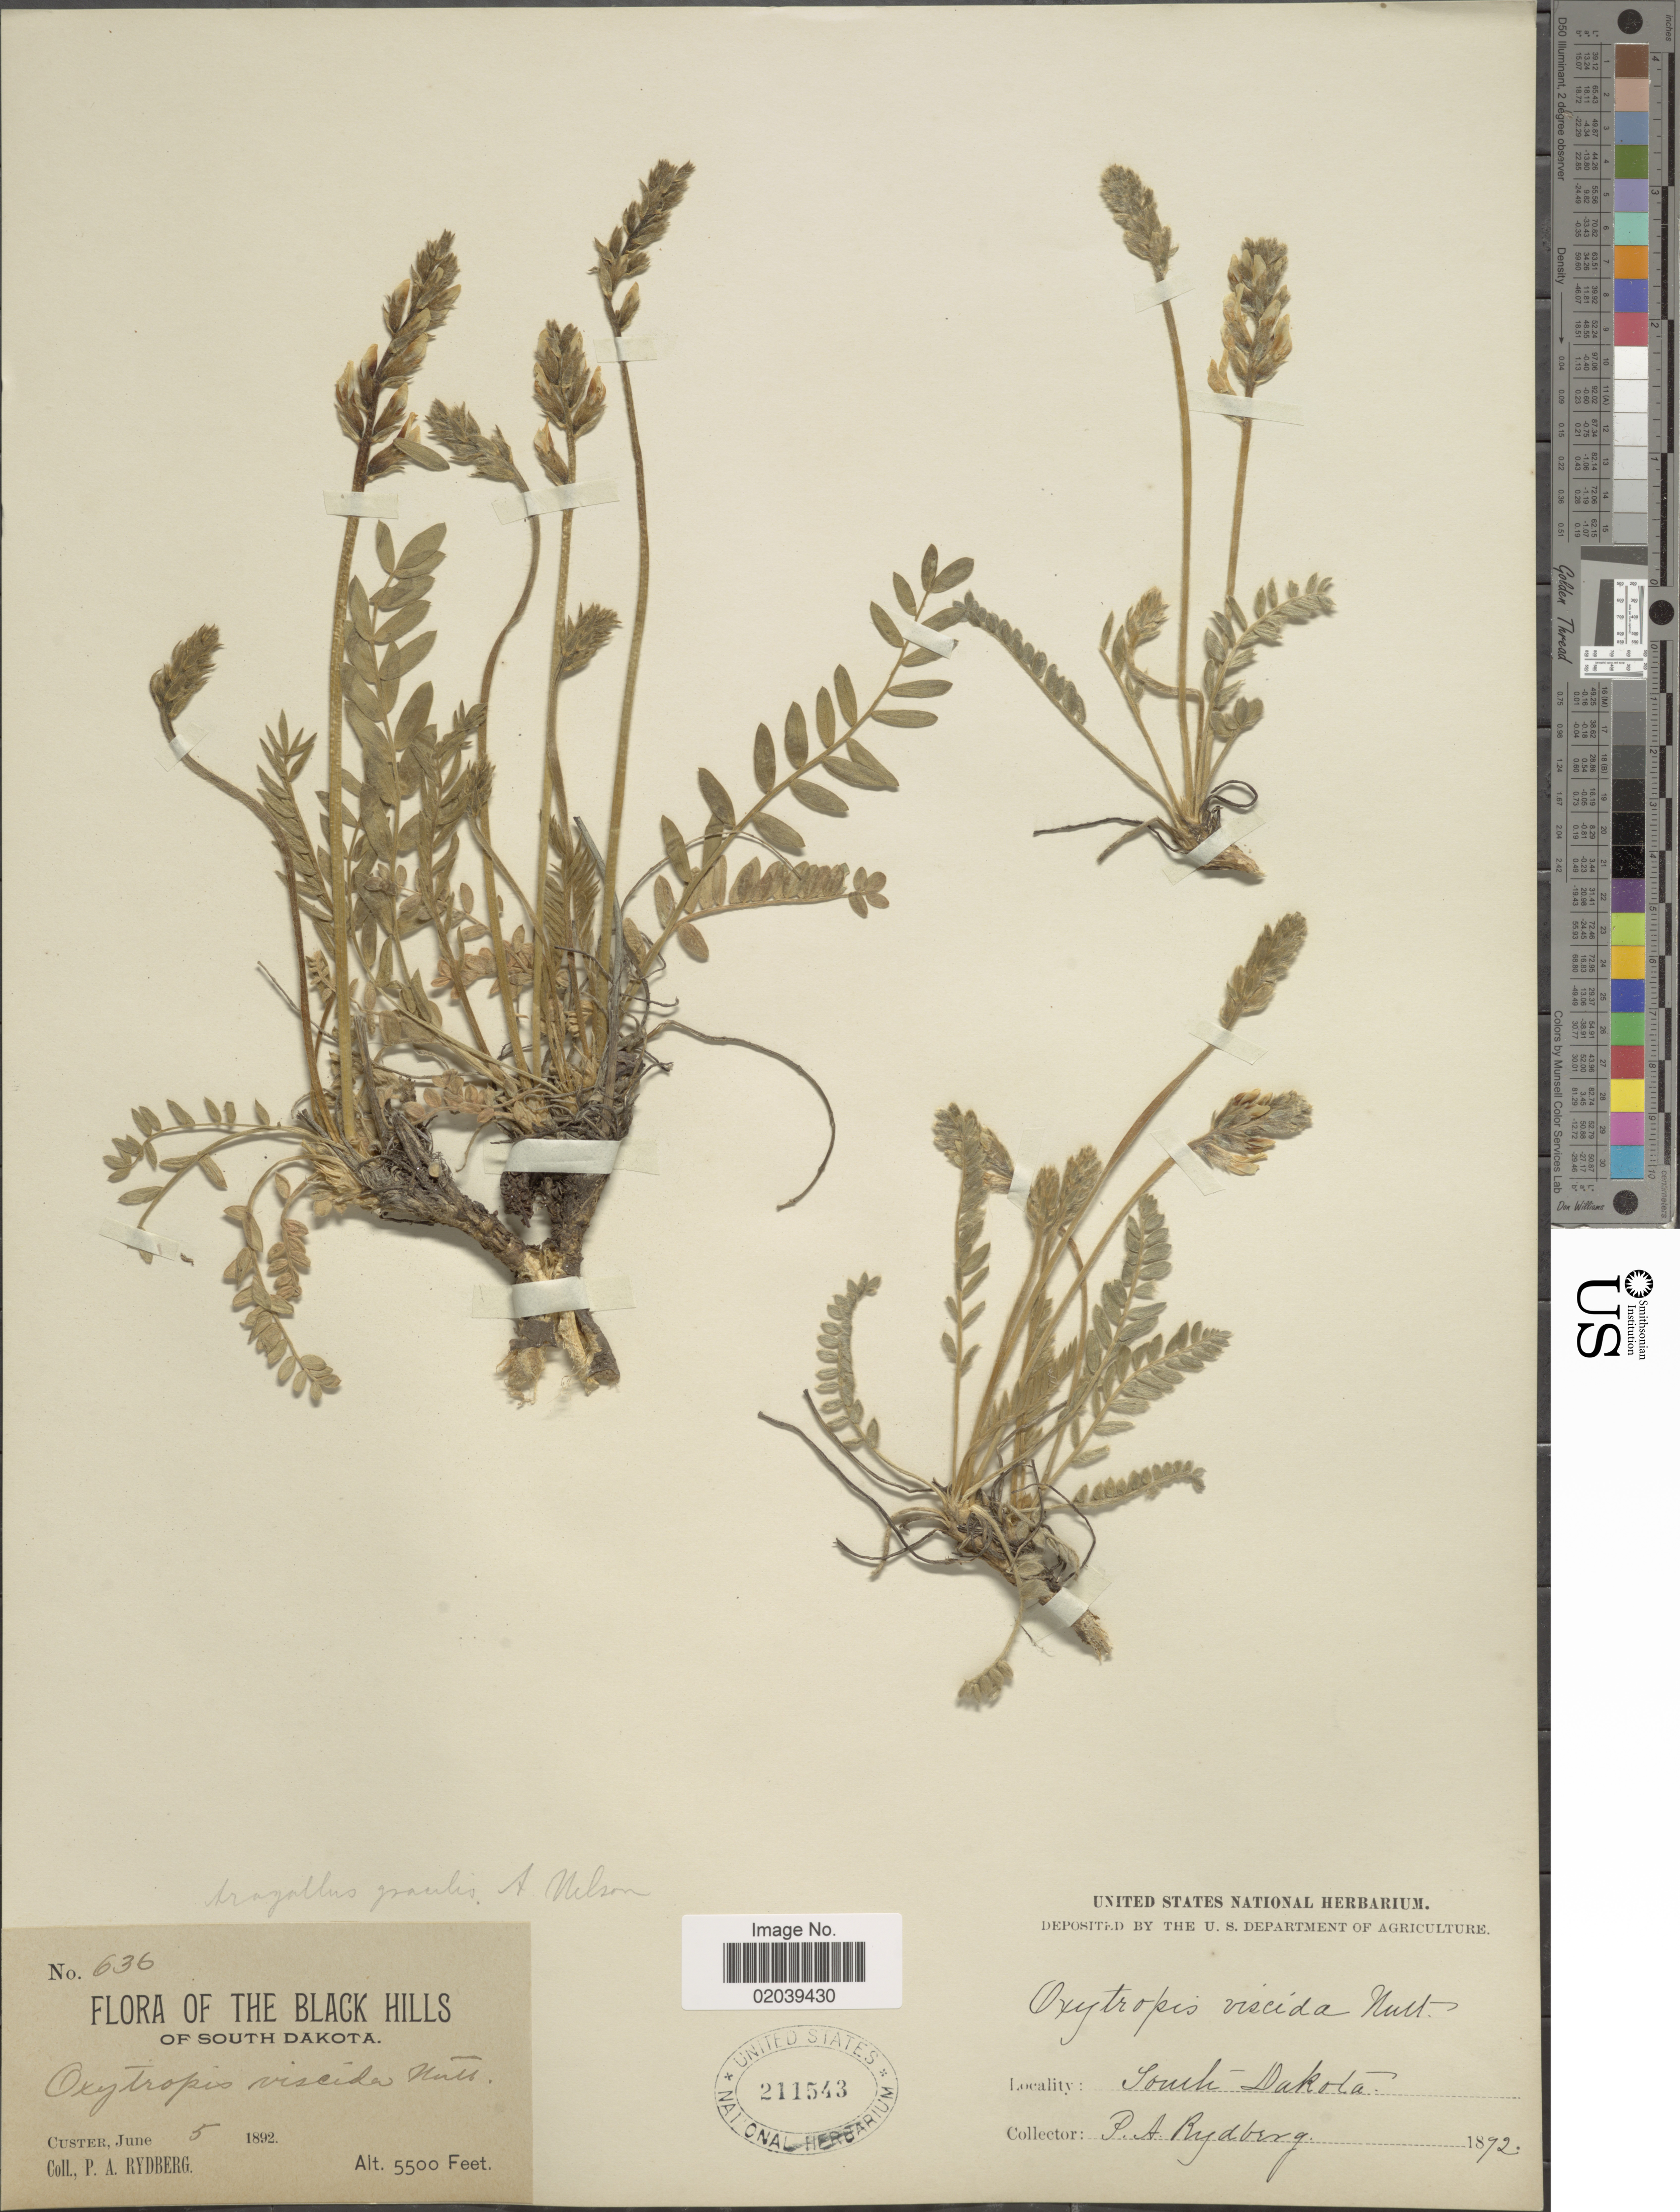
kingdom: Plantae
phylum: Tracheophyta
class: Magnoliopsida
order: Fabales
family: Fabaceae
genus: Oxytropis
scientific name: Oxytropis campestris var. gracilis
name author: (A. Nelson) Barneby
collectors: P. A. Rydberg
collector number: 636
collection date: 1892-06-05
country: United States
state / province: South Dakota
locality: The Black Hills. Custer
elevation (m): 1676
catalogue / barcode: US 211543